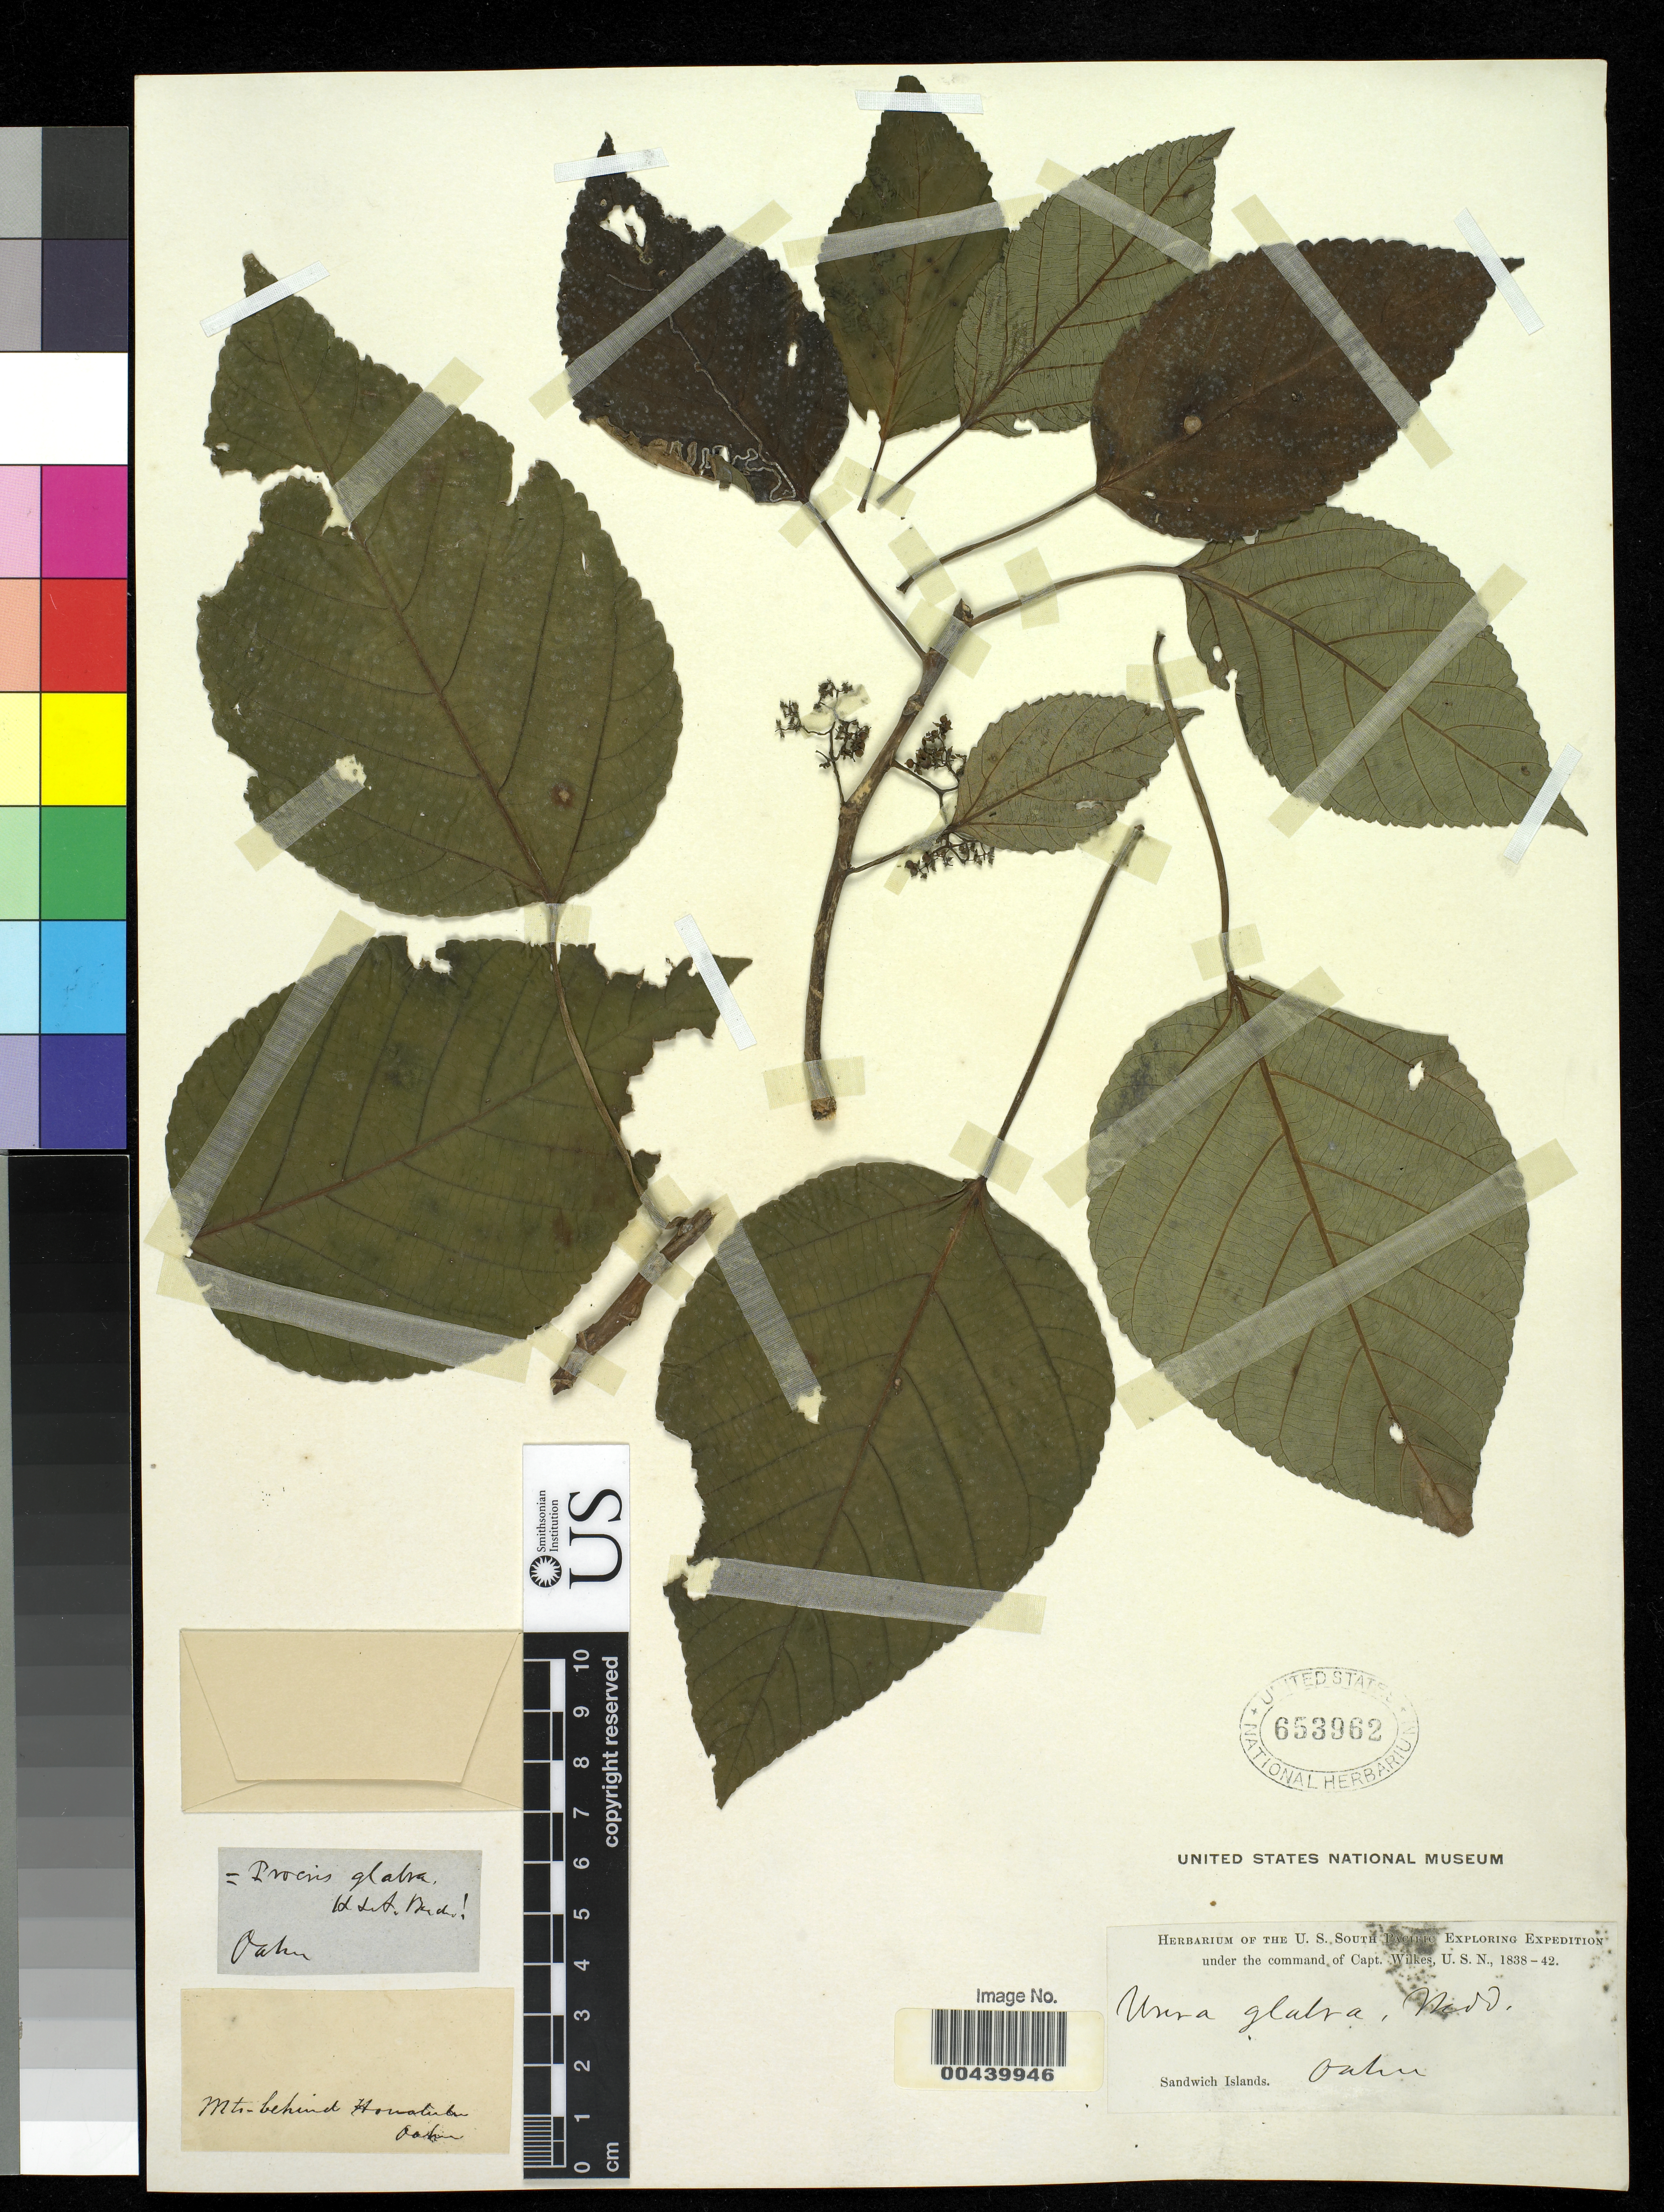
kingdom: Plantae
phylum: Tracheophyta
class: Magnoliopsida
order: Rosales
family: Urticaceae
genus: Touchardia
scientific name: Touchardia oahuensis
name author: T. Wells & A. K. Monro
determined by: Wagner, W. L., (BOT), Smithsonian Institution - National Museum of Natural History (UNITED STATES)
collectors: Wilkes Explor. Exped.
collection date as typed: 1838 to -- --- 1842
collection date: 1838/1842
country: United States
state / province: Hawaii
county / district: Honolulu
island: Oahu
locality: Mountains behind Honolulu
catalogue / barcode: US 653962